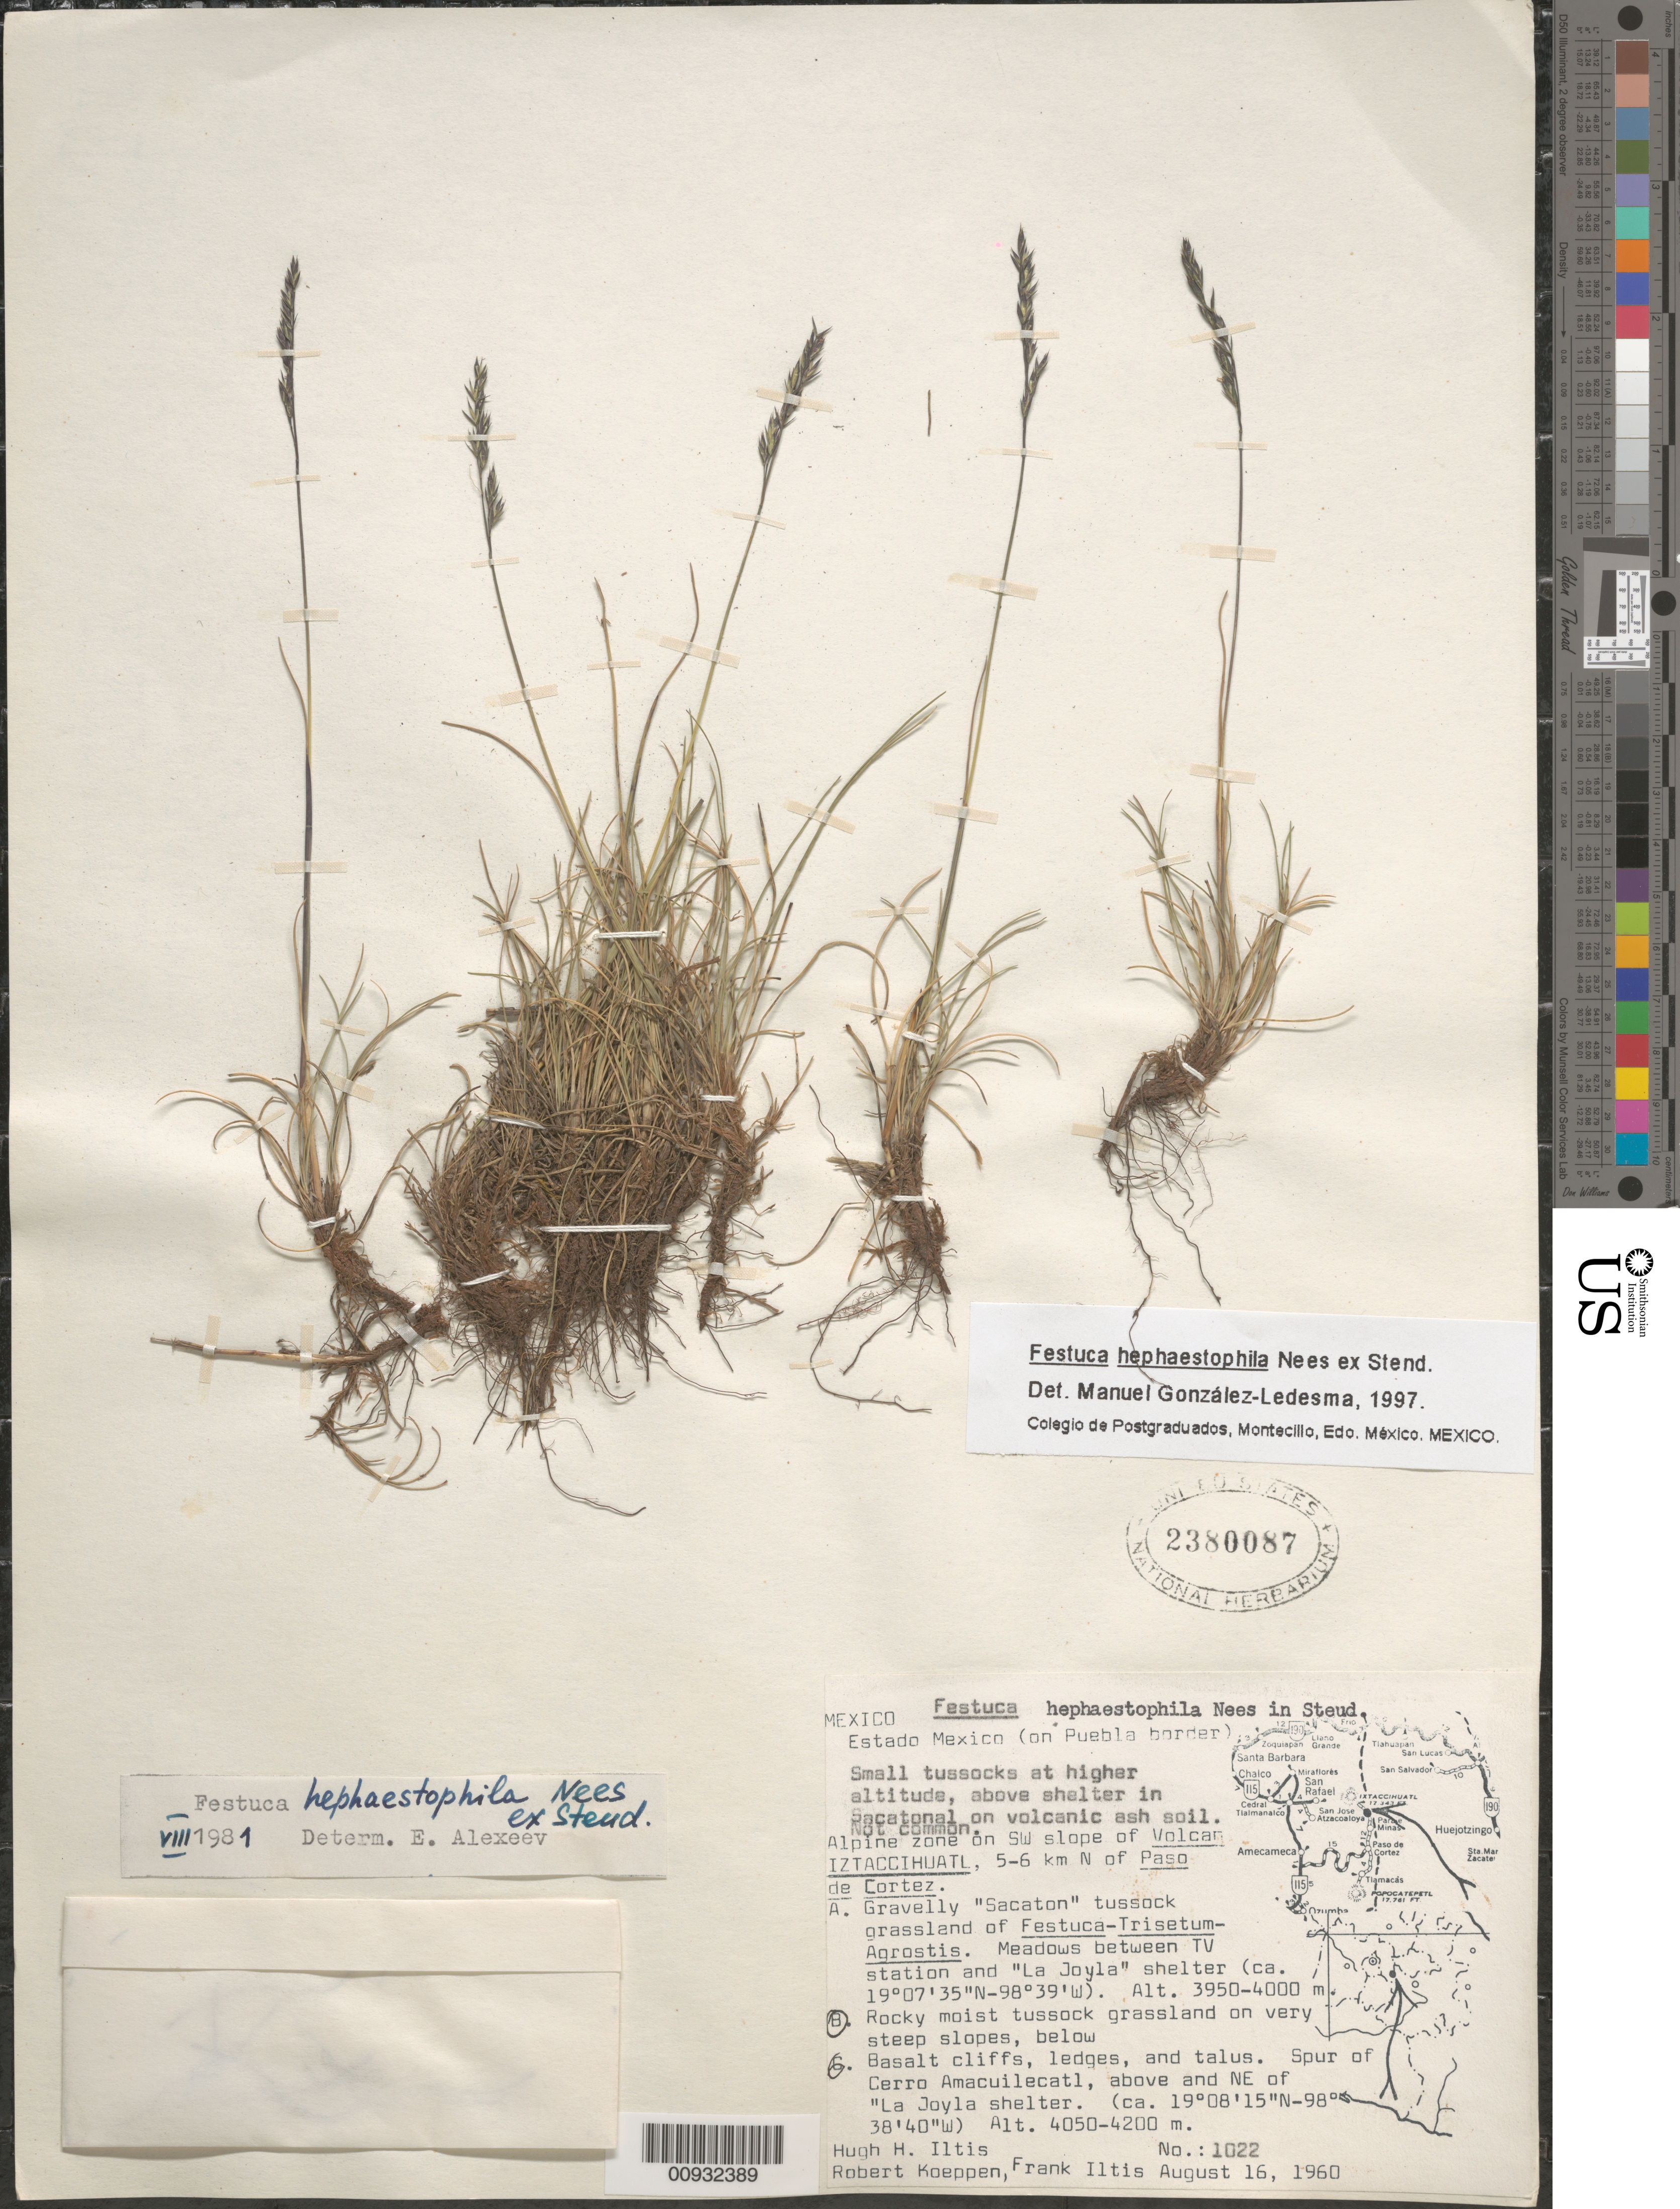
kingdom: Plantae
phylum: Tracheophyta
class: Liliopsida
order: Poales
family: Poaceae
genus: Festuca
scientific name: Festuca hephaestophila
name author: Nees ex Steud.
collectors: H. H. Iltis, R. C. Koeppen & F. S. Iltis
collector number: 1022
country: Mexico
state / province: México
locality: SW slope of Volcan Iztaccihuatl, N of Paso de Cortez.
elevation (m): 4050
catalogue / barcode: US 2380087